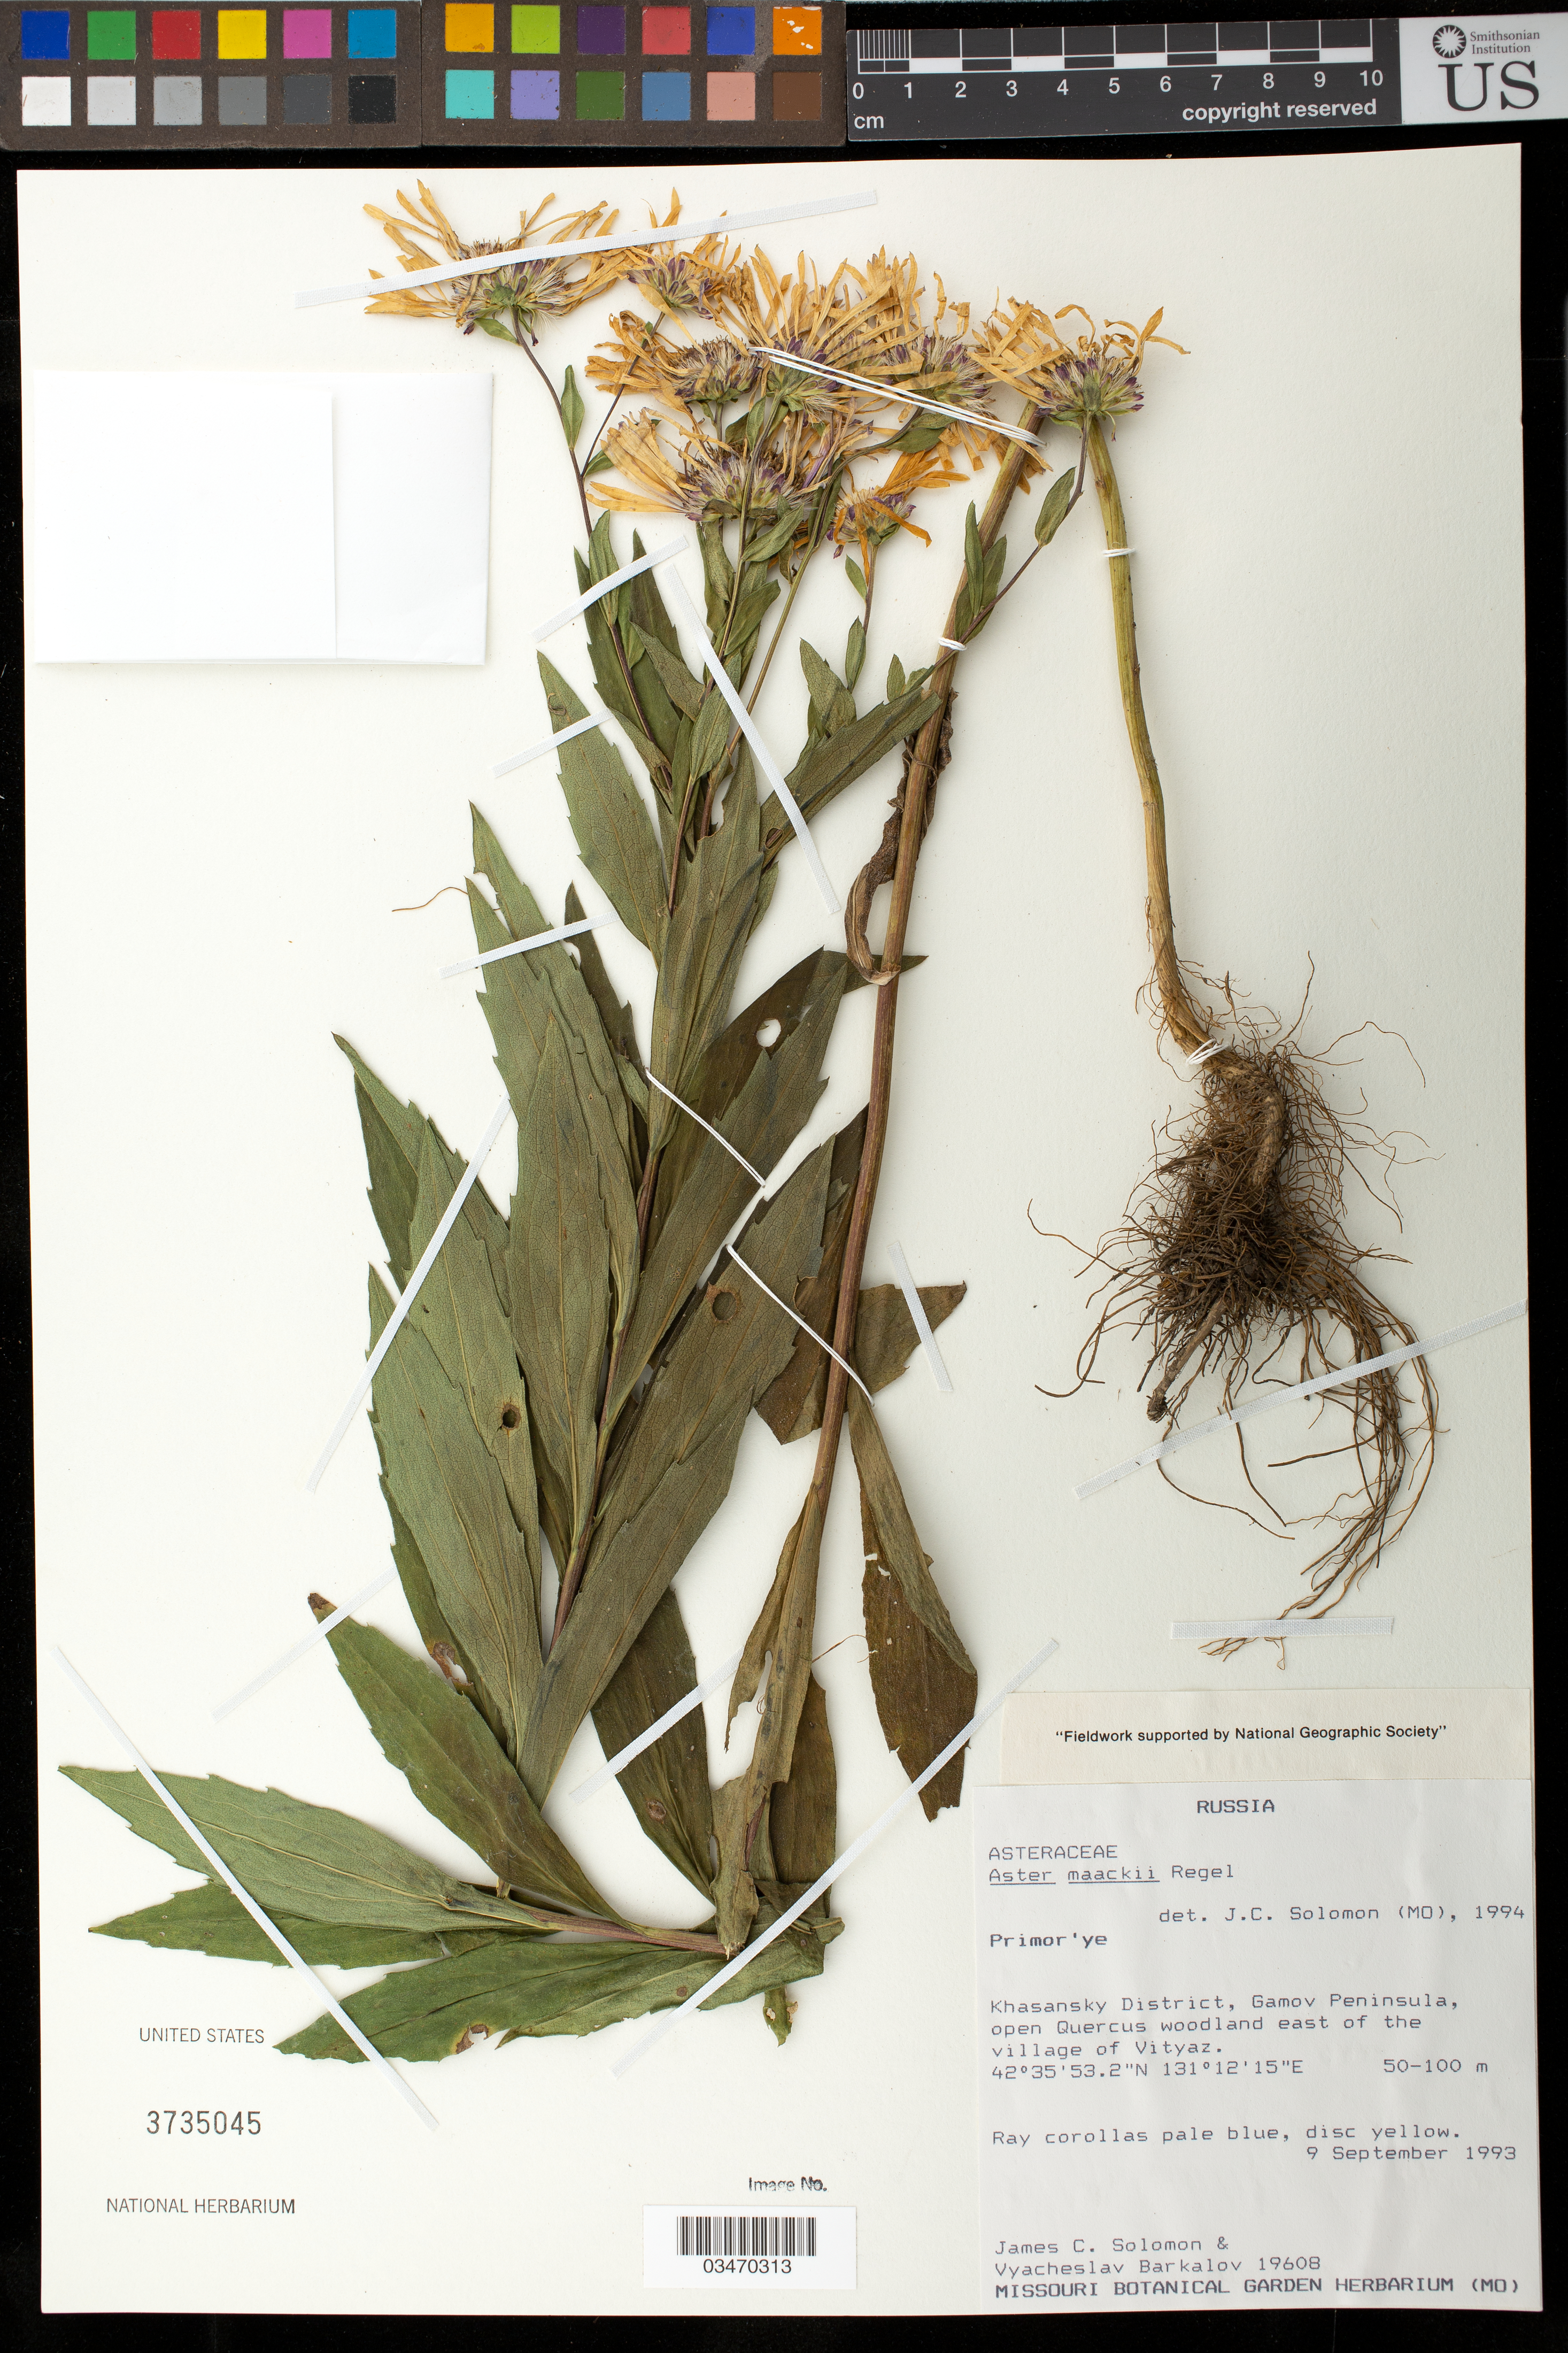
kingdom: Plantae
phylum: Tracheophyta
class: Magnoliopsida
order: Asterales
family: Asteraceae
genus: Aster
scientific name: Aster maackii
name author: Regel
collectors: J. C. Solomon & V. Barkalov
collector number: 19608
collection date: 1993-09-09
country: Russian Federation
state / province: Primorsky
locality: Khasansky District, Gamov Peninsula, open Quercus woodland east of the village of Vityaz.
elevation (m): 50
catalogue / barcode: US 3735045